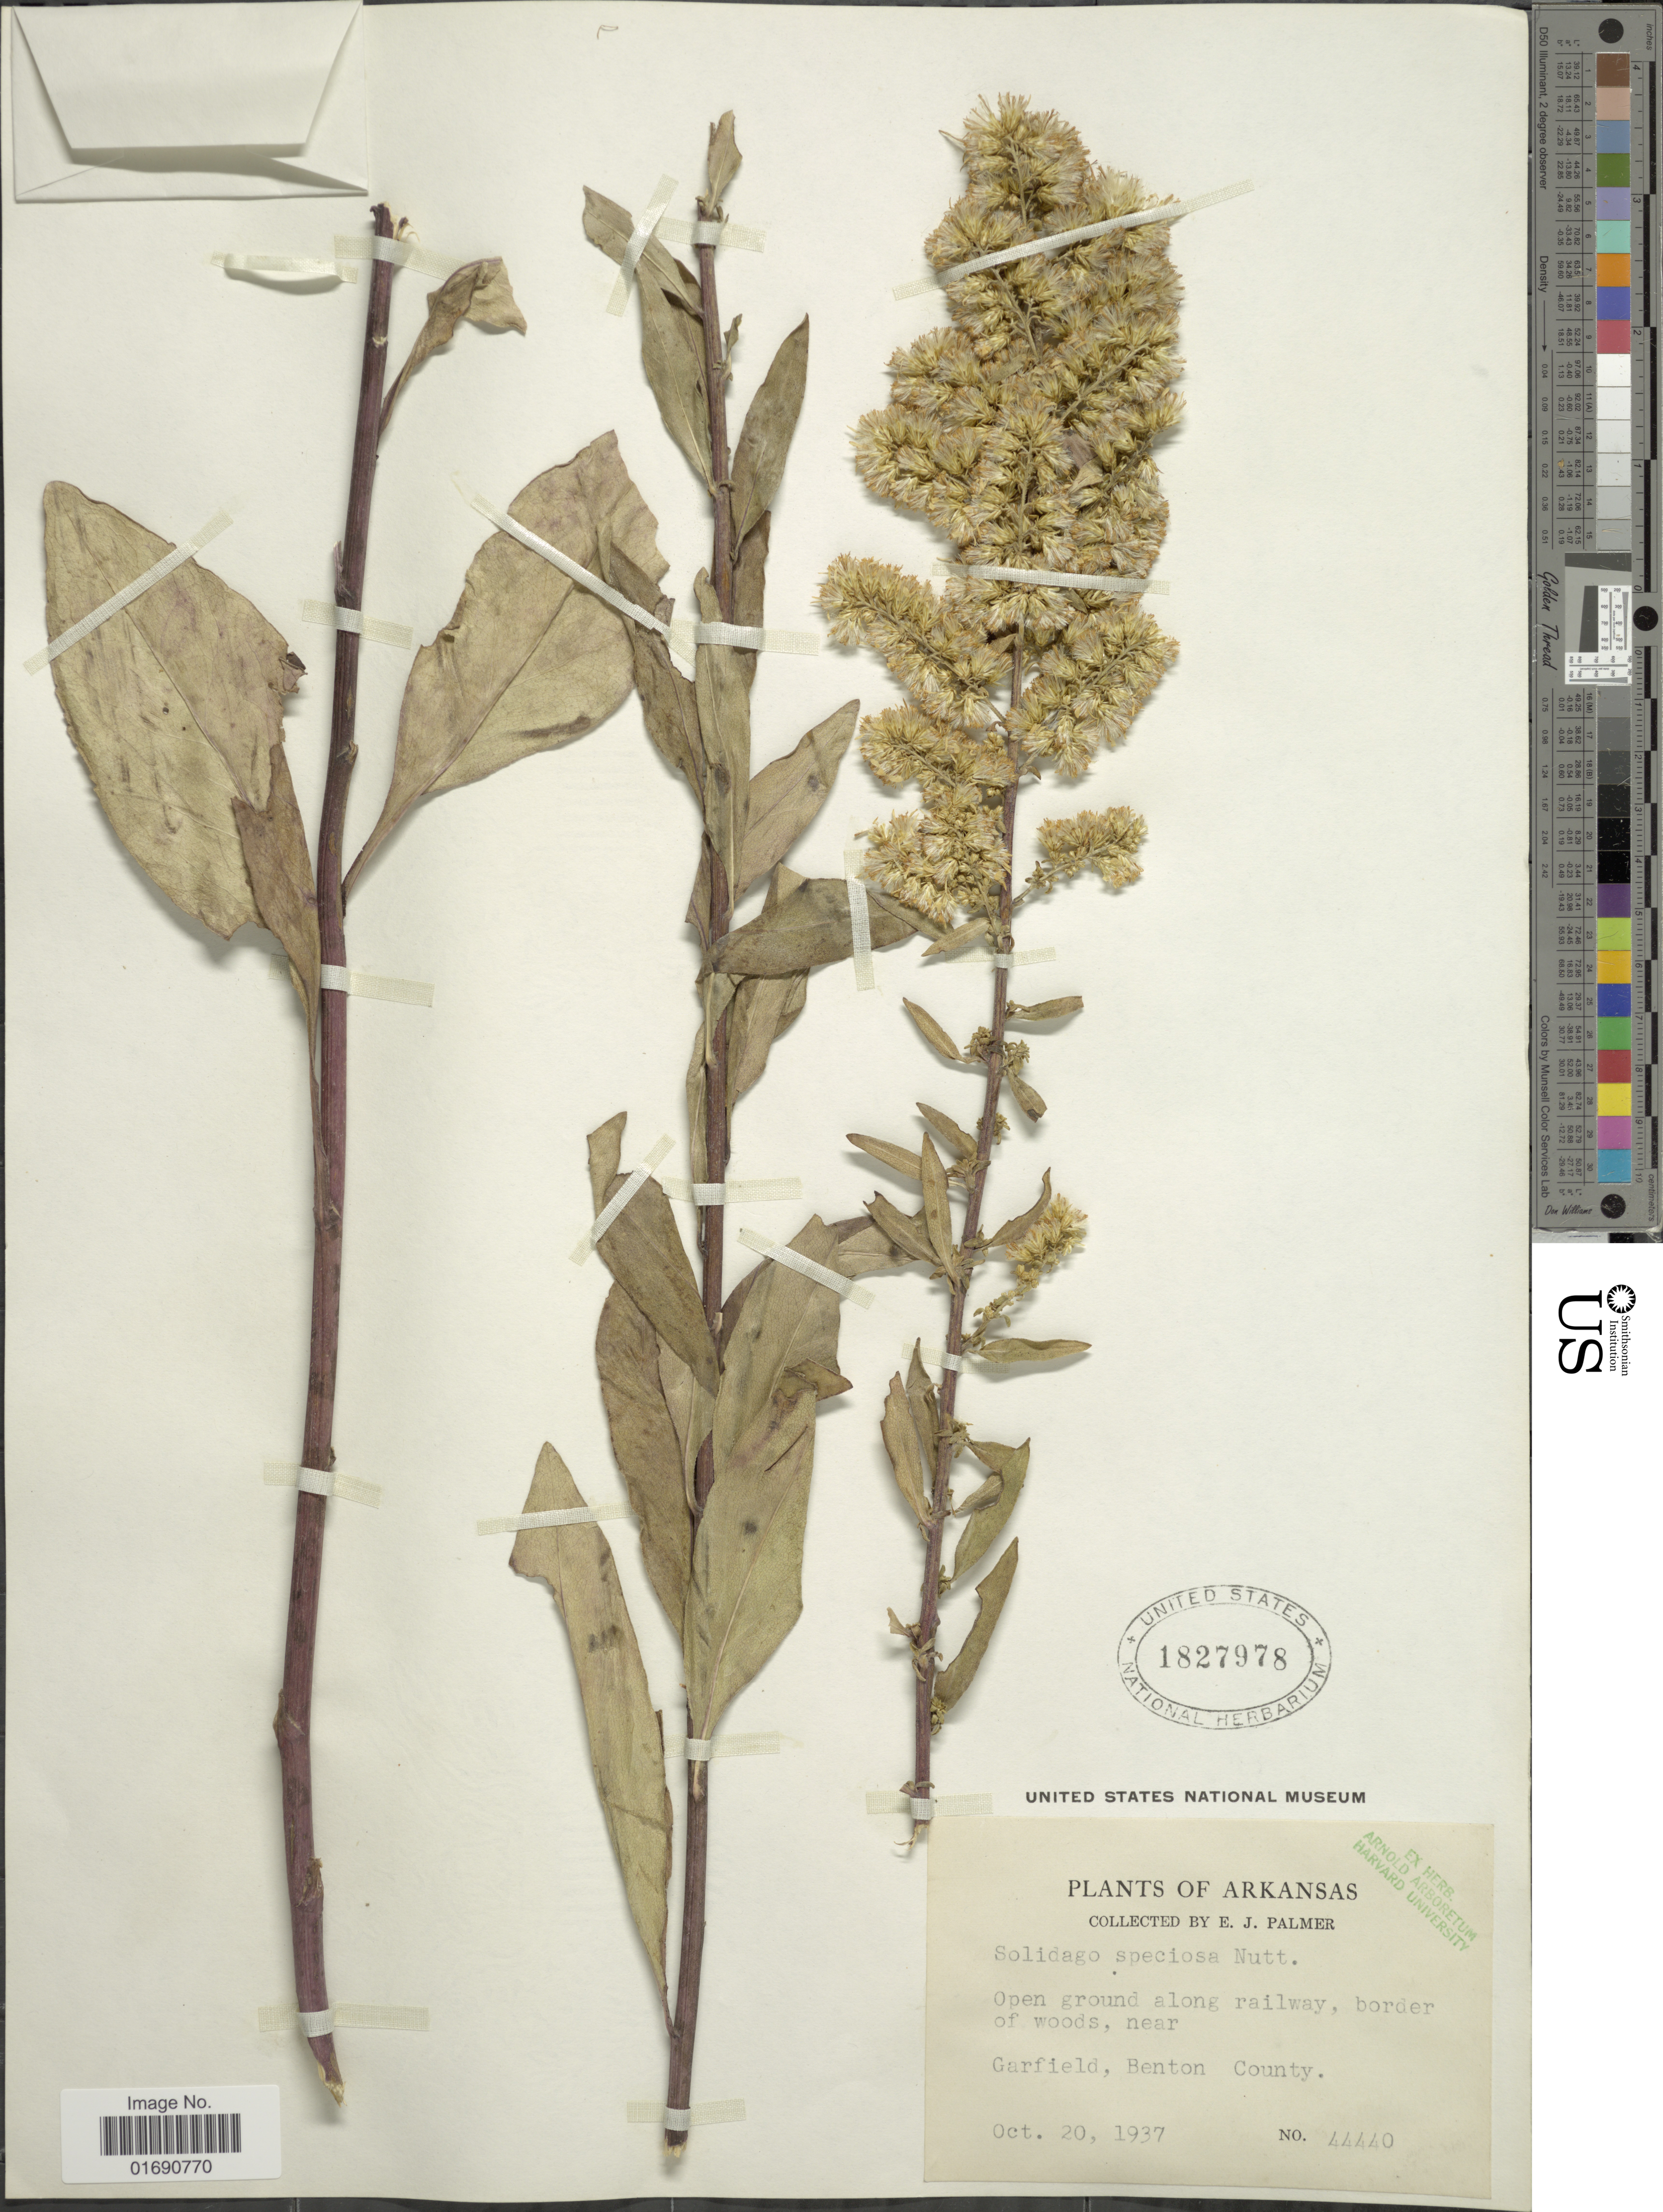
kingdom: Plantae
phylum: Tracheophyta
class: Magnoliopsida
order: Asterales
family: Asteraceae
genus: Solidago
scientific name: Solidago speciosa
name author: Nutt.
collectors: E. J. Palmer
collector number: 44440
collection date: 1937-10-20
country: United States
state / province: Arkansas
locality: Open ground along railway, border of woods, near Garfield, Benton County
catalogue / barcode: US 1827978